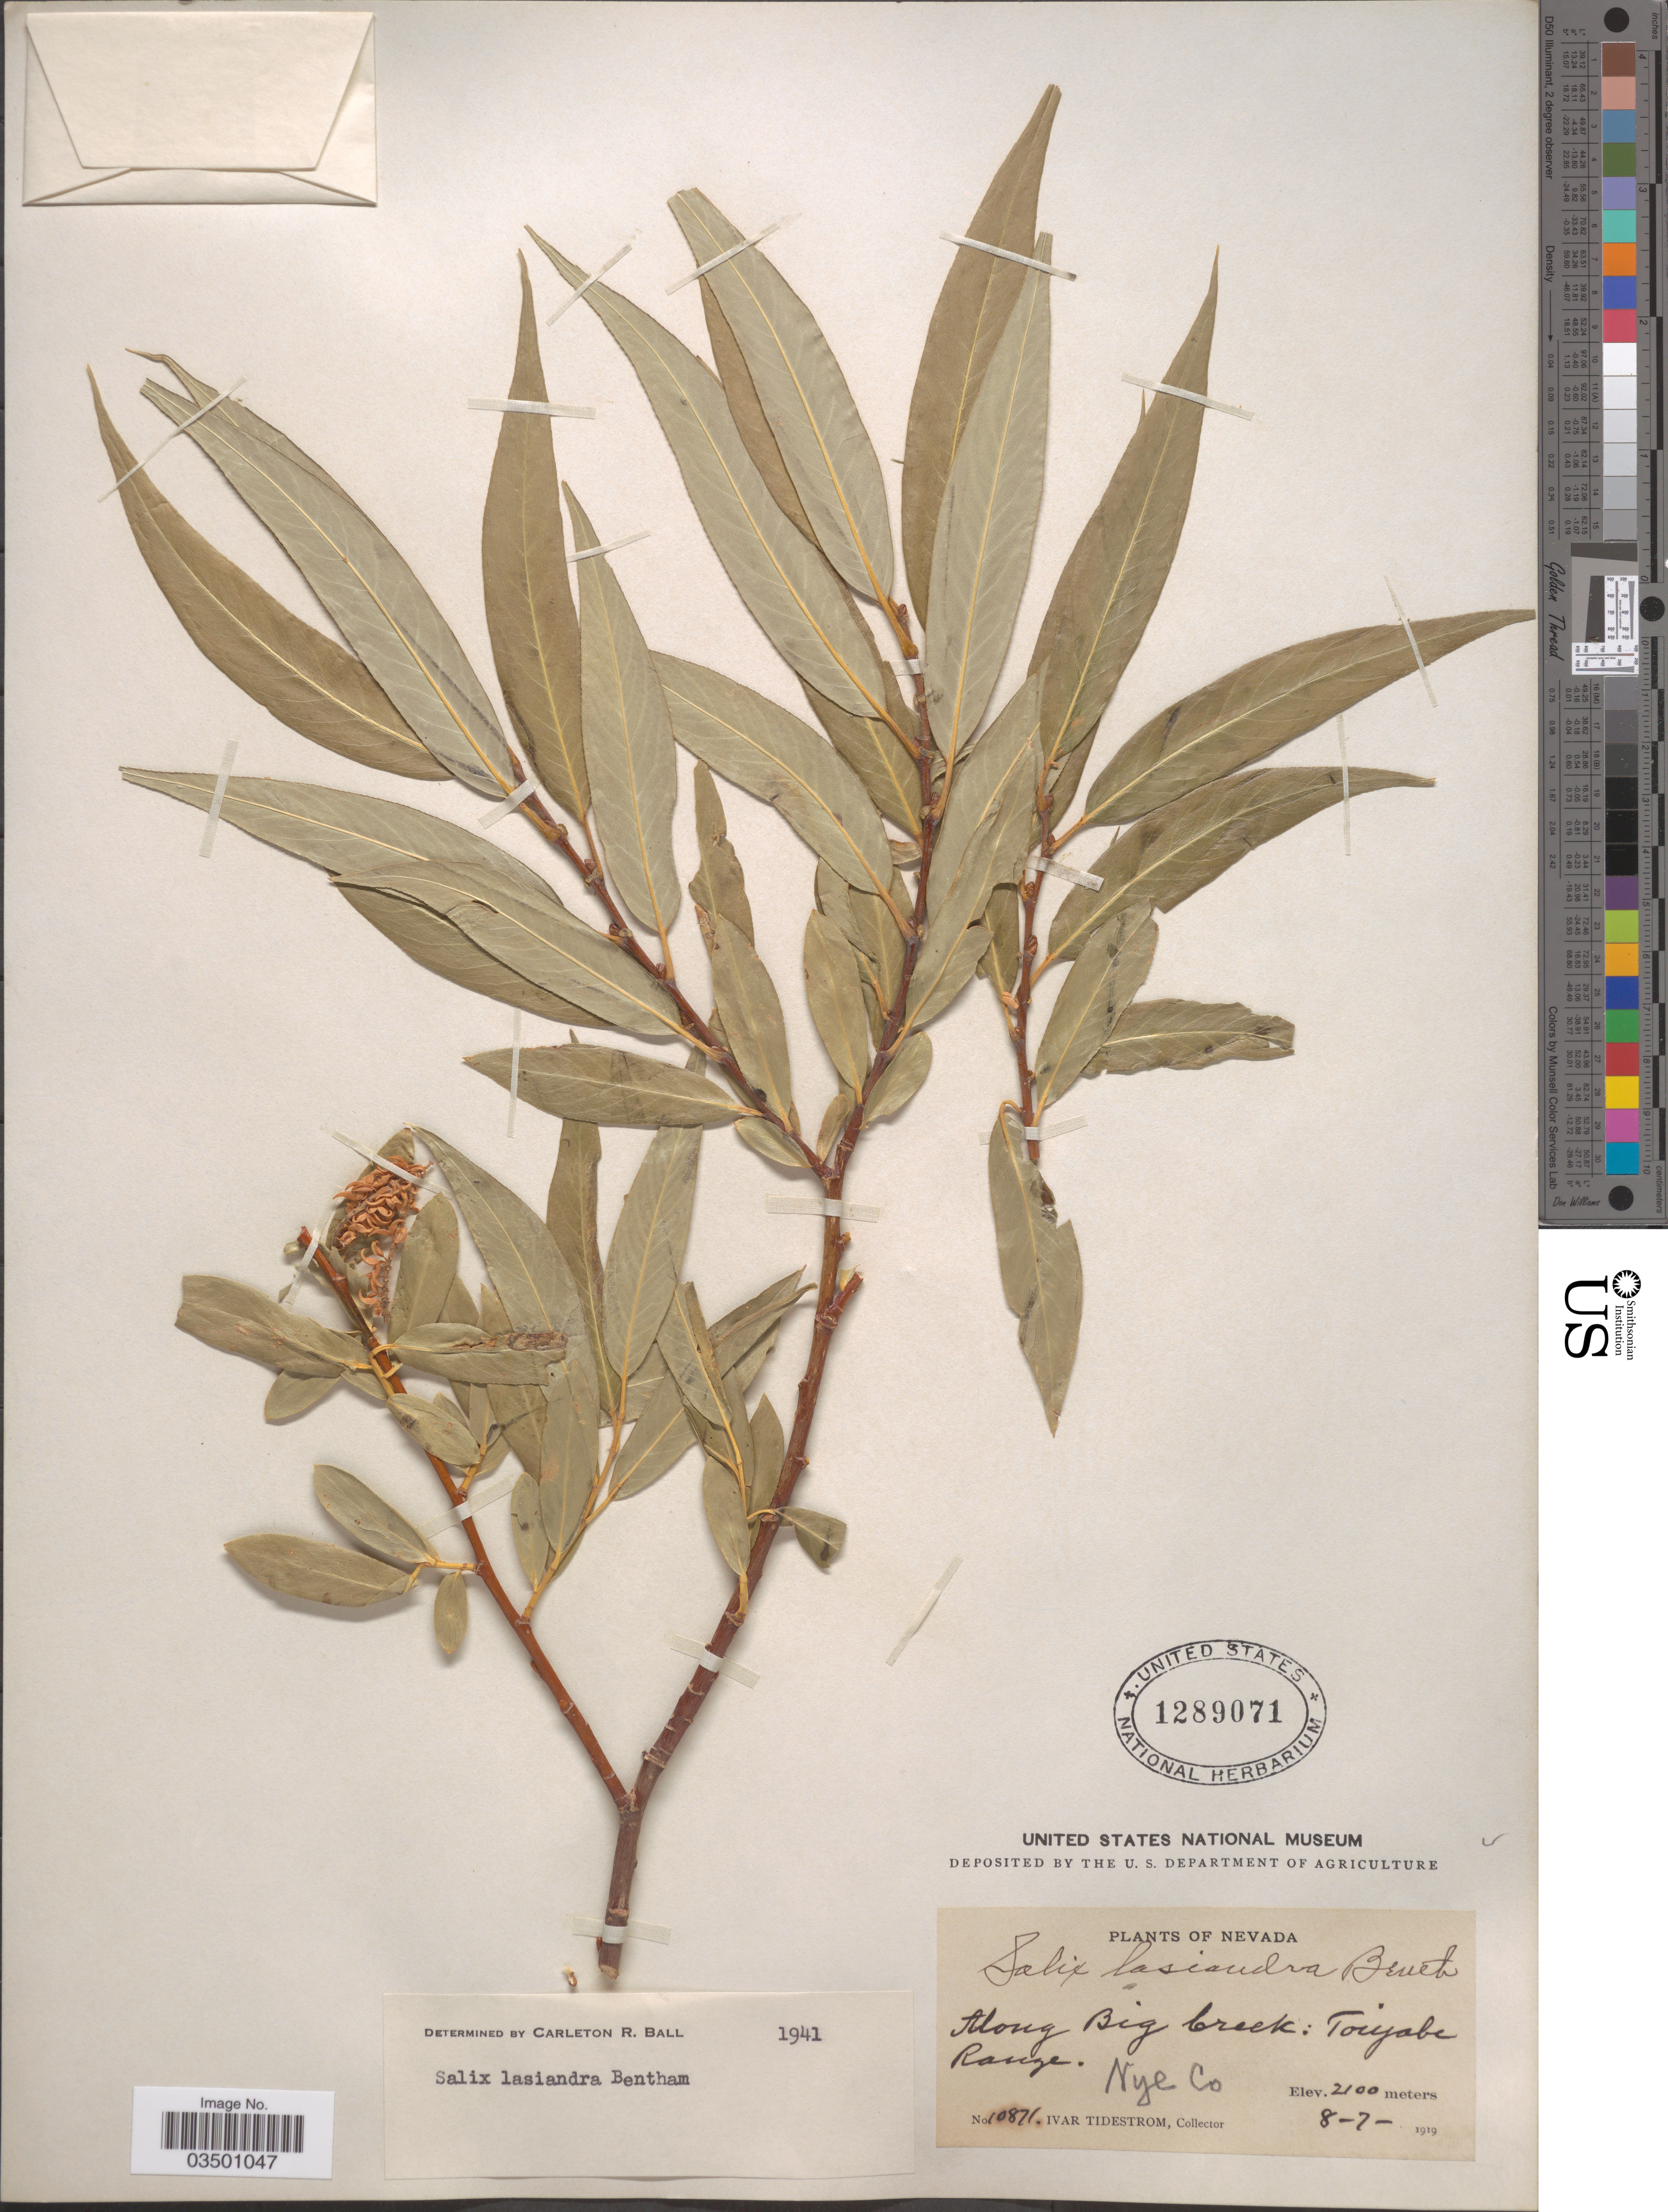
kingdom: Plantae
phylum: Tracheophyta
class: Magnoliopsida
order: Malpighiales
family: Salicaceae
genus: Salix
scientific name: Salix lasiandra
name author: Benth.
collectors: I. F. Tidestrom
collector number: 10871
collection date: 1919-08-07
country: United States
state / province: Nevada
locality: Along Big Creek: Toiyabe Range. Nye Co.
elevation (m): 2100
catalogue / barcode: US 1289071